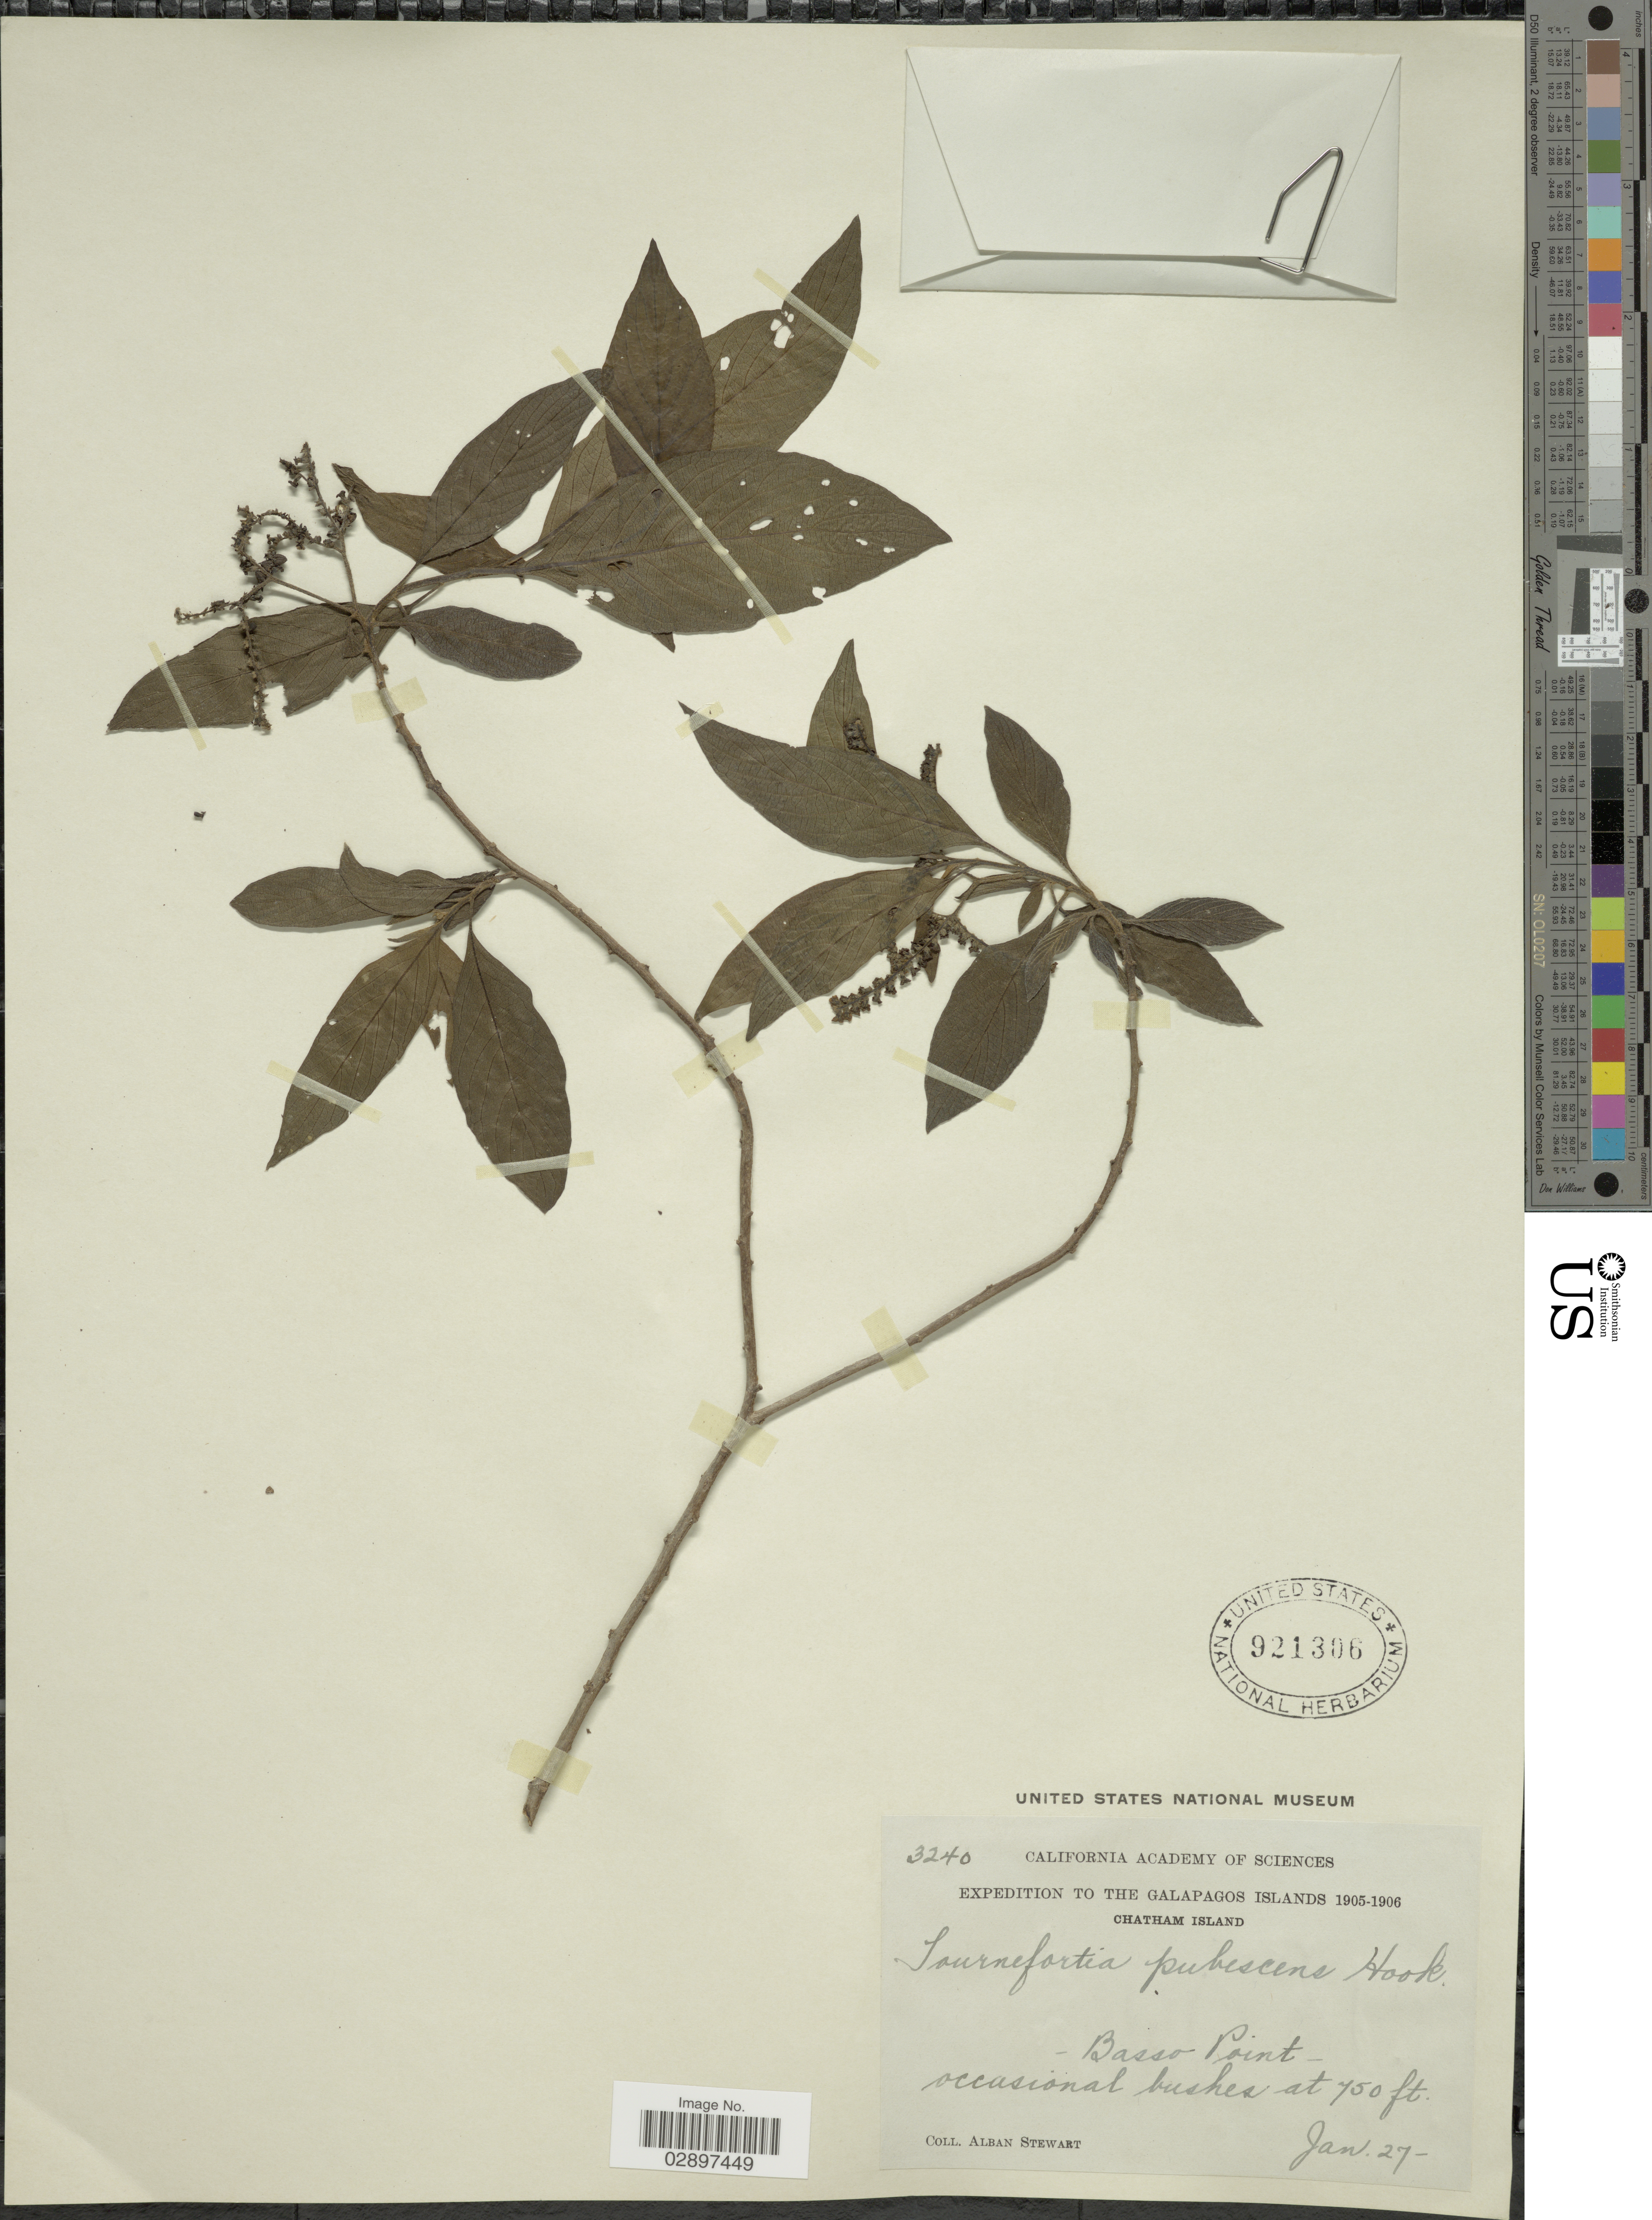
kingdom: Plantae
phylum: Tracheophyta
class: Magnoliopsida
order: Boraginales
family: Heliotropiaceae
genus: Tournefortia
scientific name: Tournefortia pubescens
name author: Hook. f.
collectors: A. Stewart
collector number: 3240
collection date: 1905-01-27/1906-01-27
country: Ecuador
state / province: Colón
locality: The Galapagos Islands. Chatham Island. Basso Point.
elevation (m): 229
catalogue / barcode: US 921306